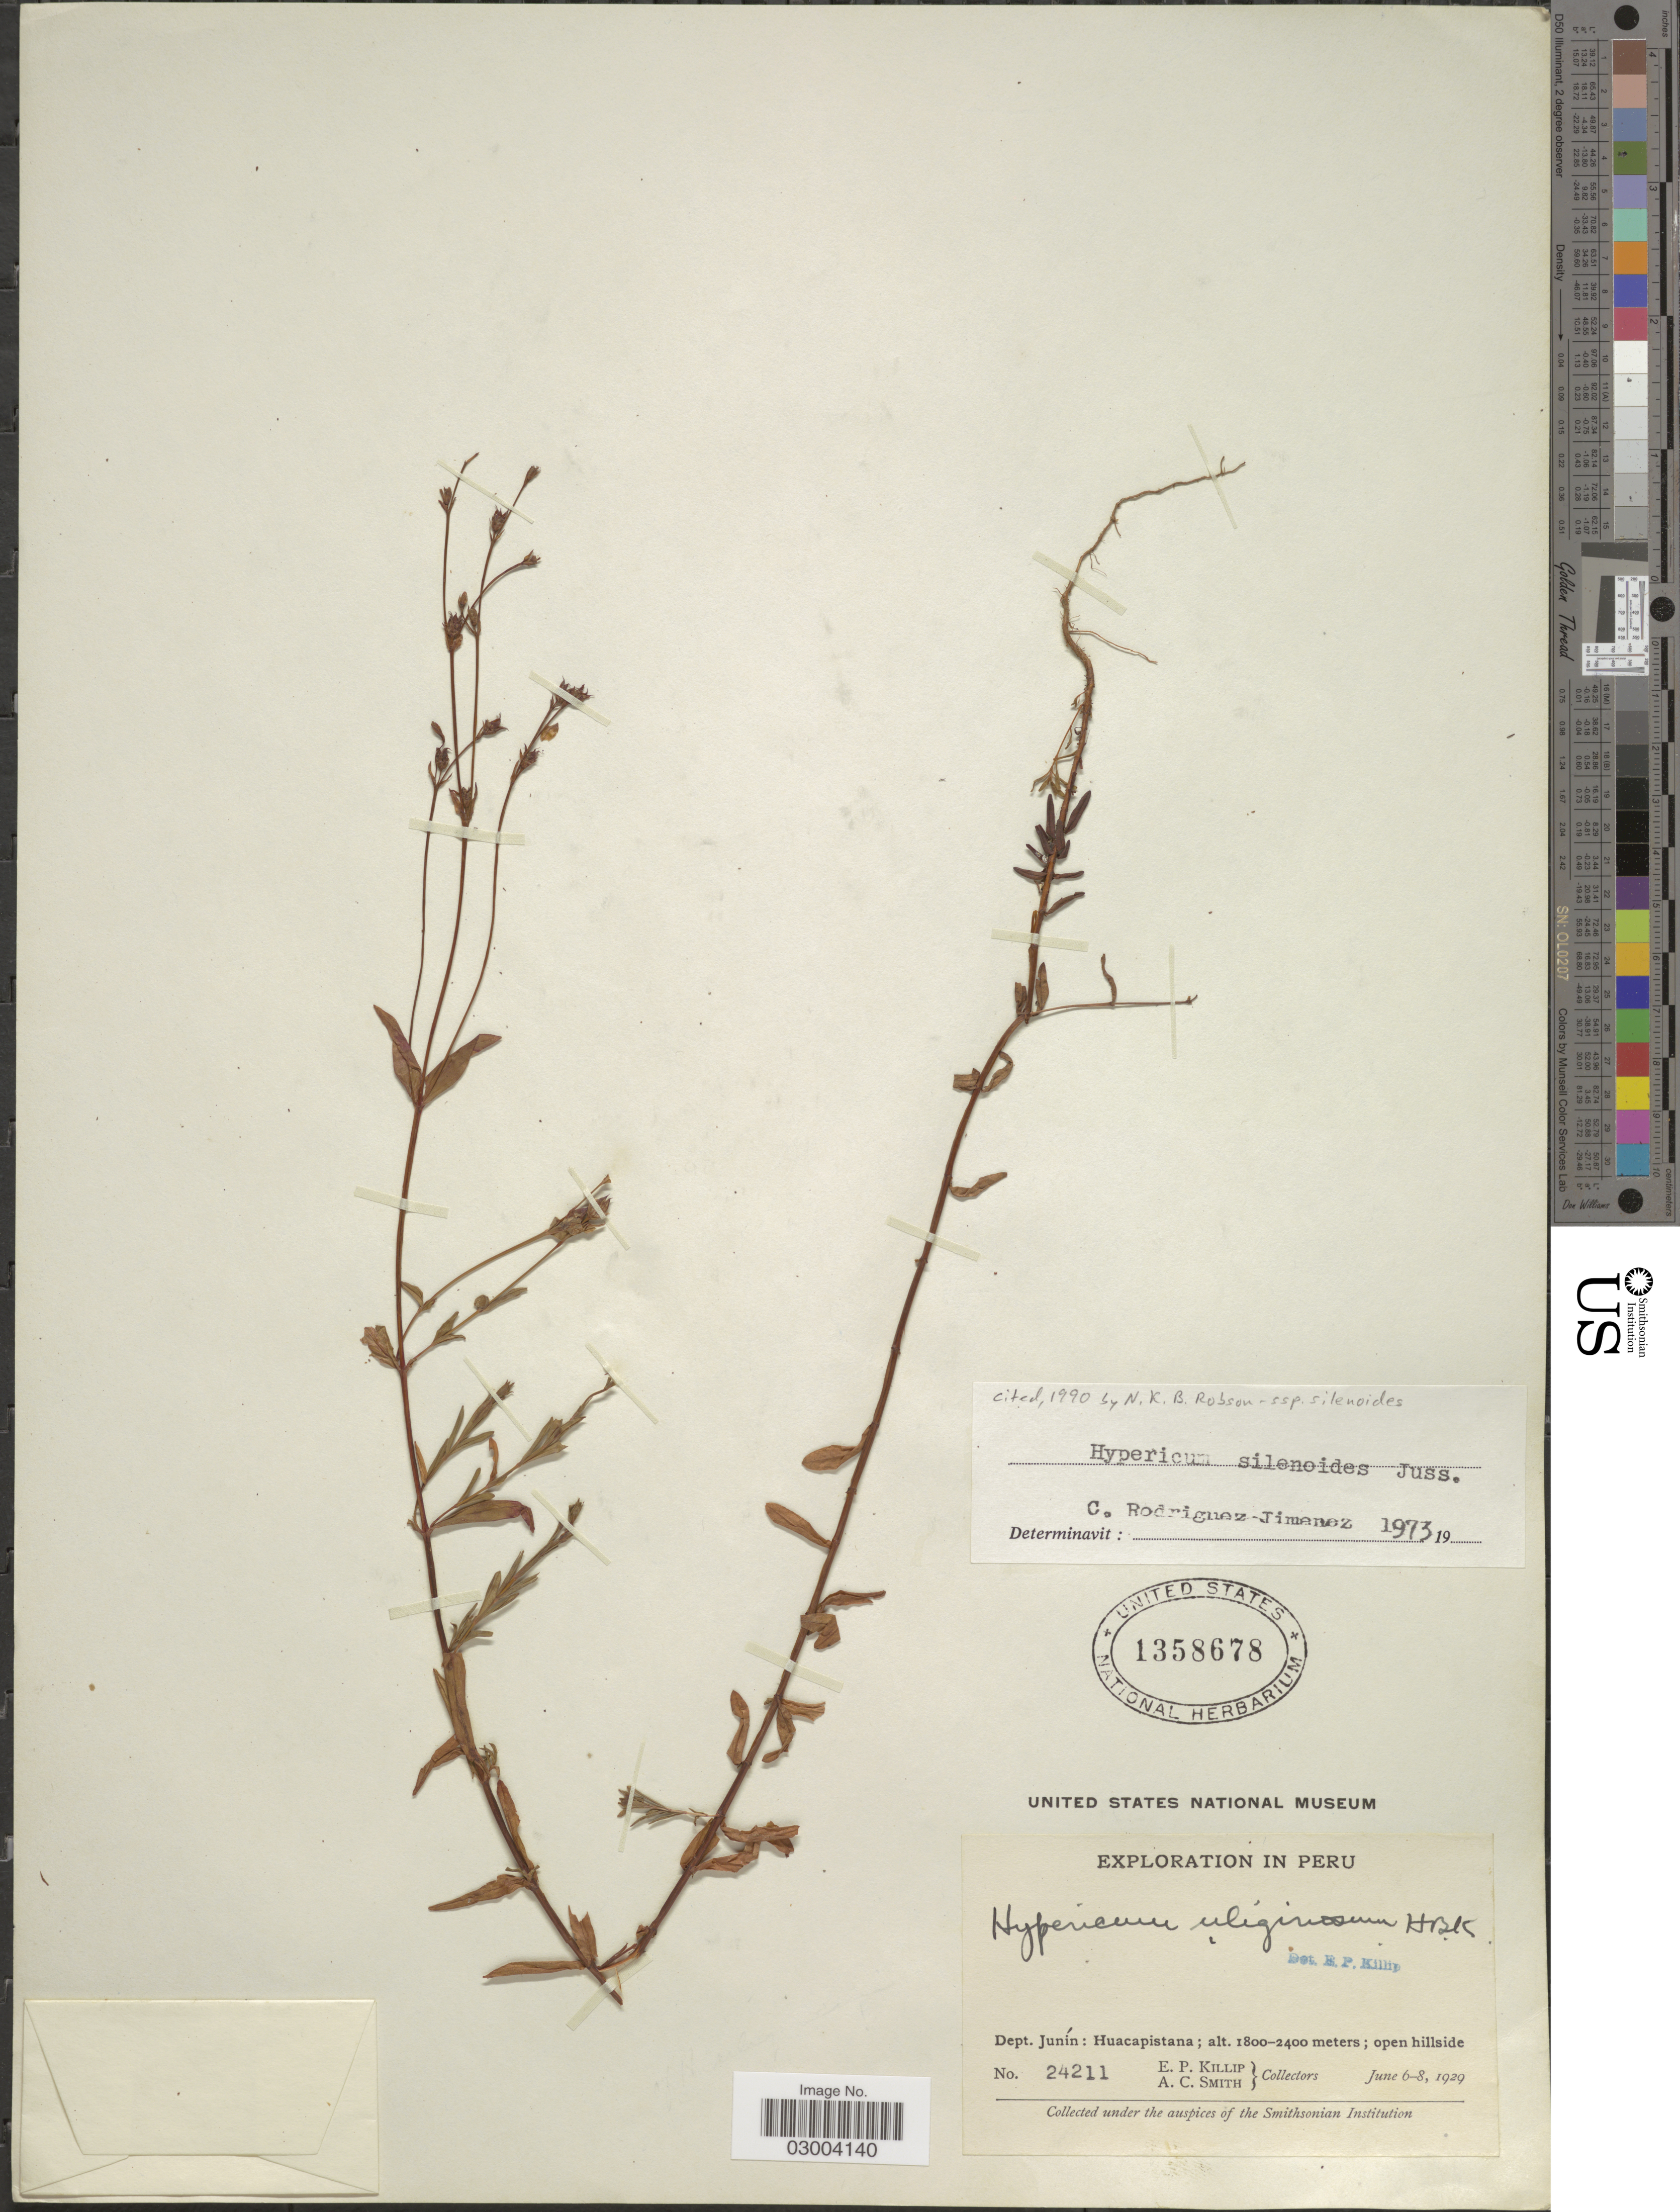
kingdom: Plantae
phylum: Tracheophyta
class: Magnoliopsida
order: Malpighiales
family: Hypericaceae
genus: Hypericum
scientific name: Hypericum silenoides subsp. silenoides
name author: Juss.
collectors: E. P. Killip & A. C. Smith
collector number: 24211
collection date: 1929-06-06/1929-06-08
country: Peru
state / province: Junín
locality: Dept. Junín: Huacapistana.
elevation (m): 1800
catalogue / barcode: US 1358678